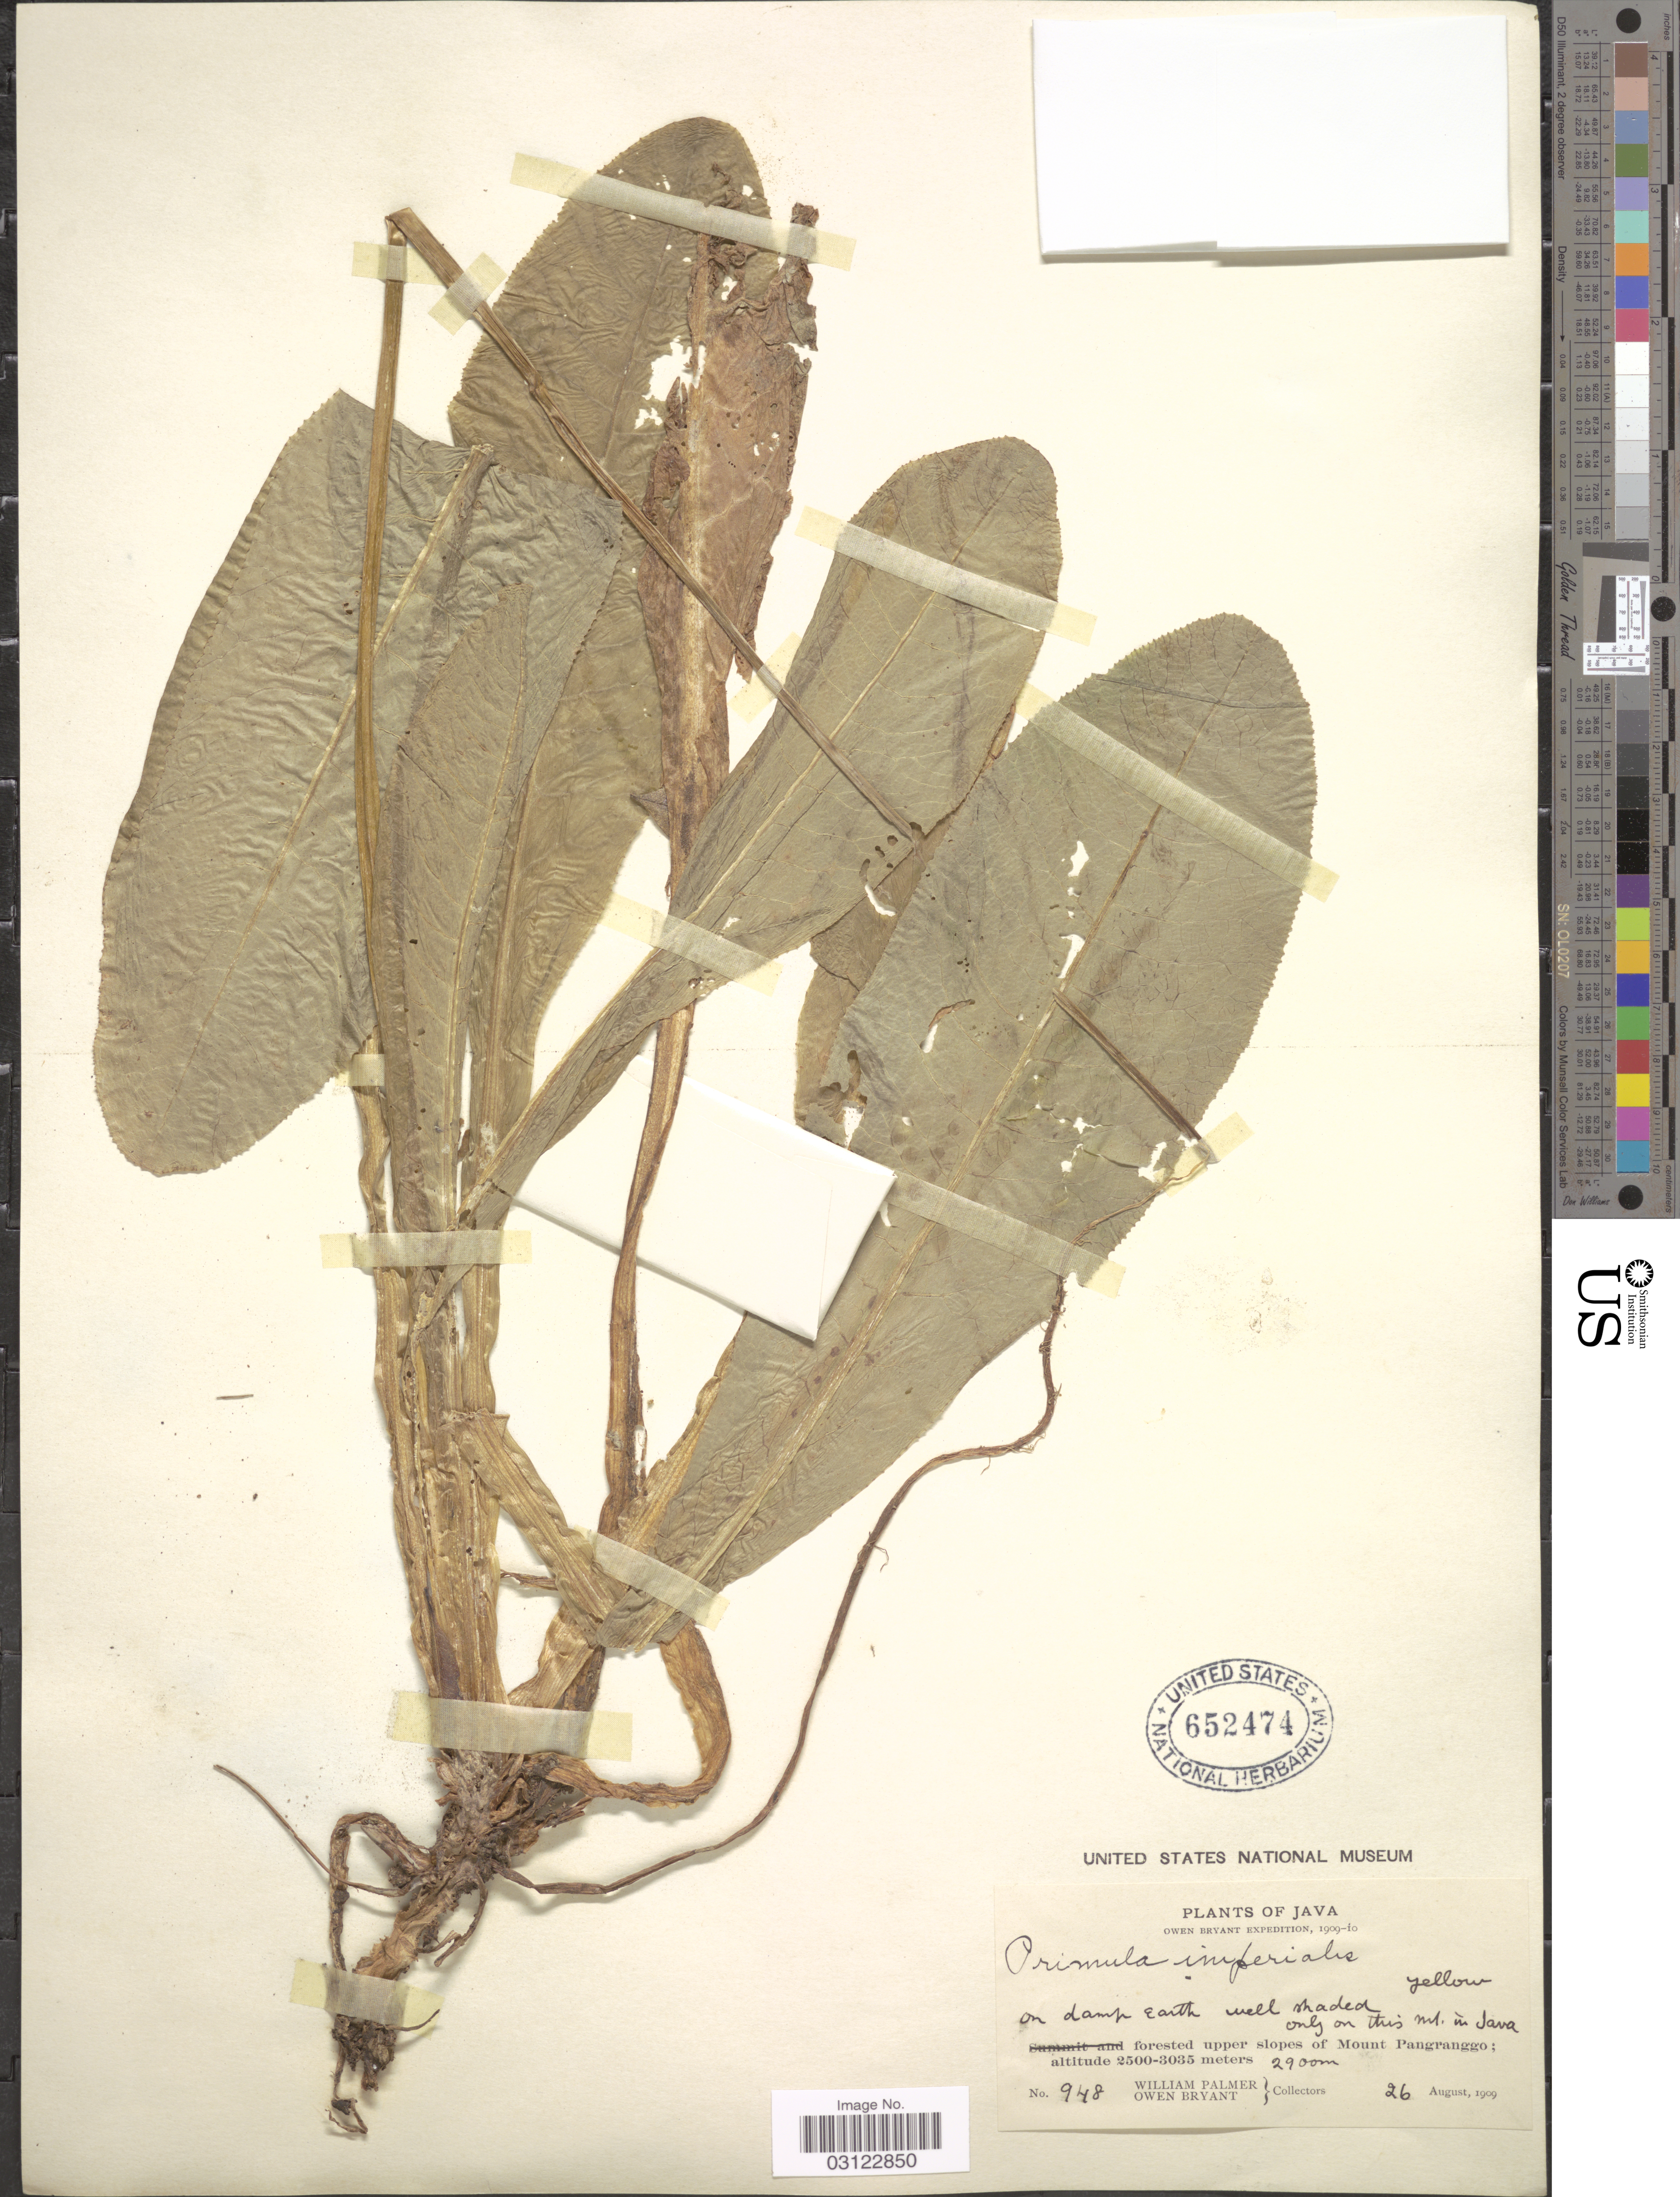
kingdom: Plantae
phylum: Tracheophyta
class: Magnoliopsida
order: Ericales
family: Primulaceae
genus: Primula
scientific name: Primula imperialis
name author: Jungh.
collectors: W. Palmer & O. Bryant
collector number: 948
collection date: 1909-08-26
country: Indonesia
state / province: Java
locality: Only on this Mt. in Java, forested upper slopes of Mount Pangranggo.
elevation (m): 2900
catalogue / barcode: US 652474